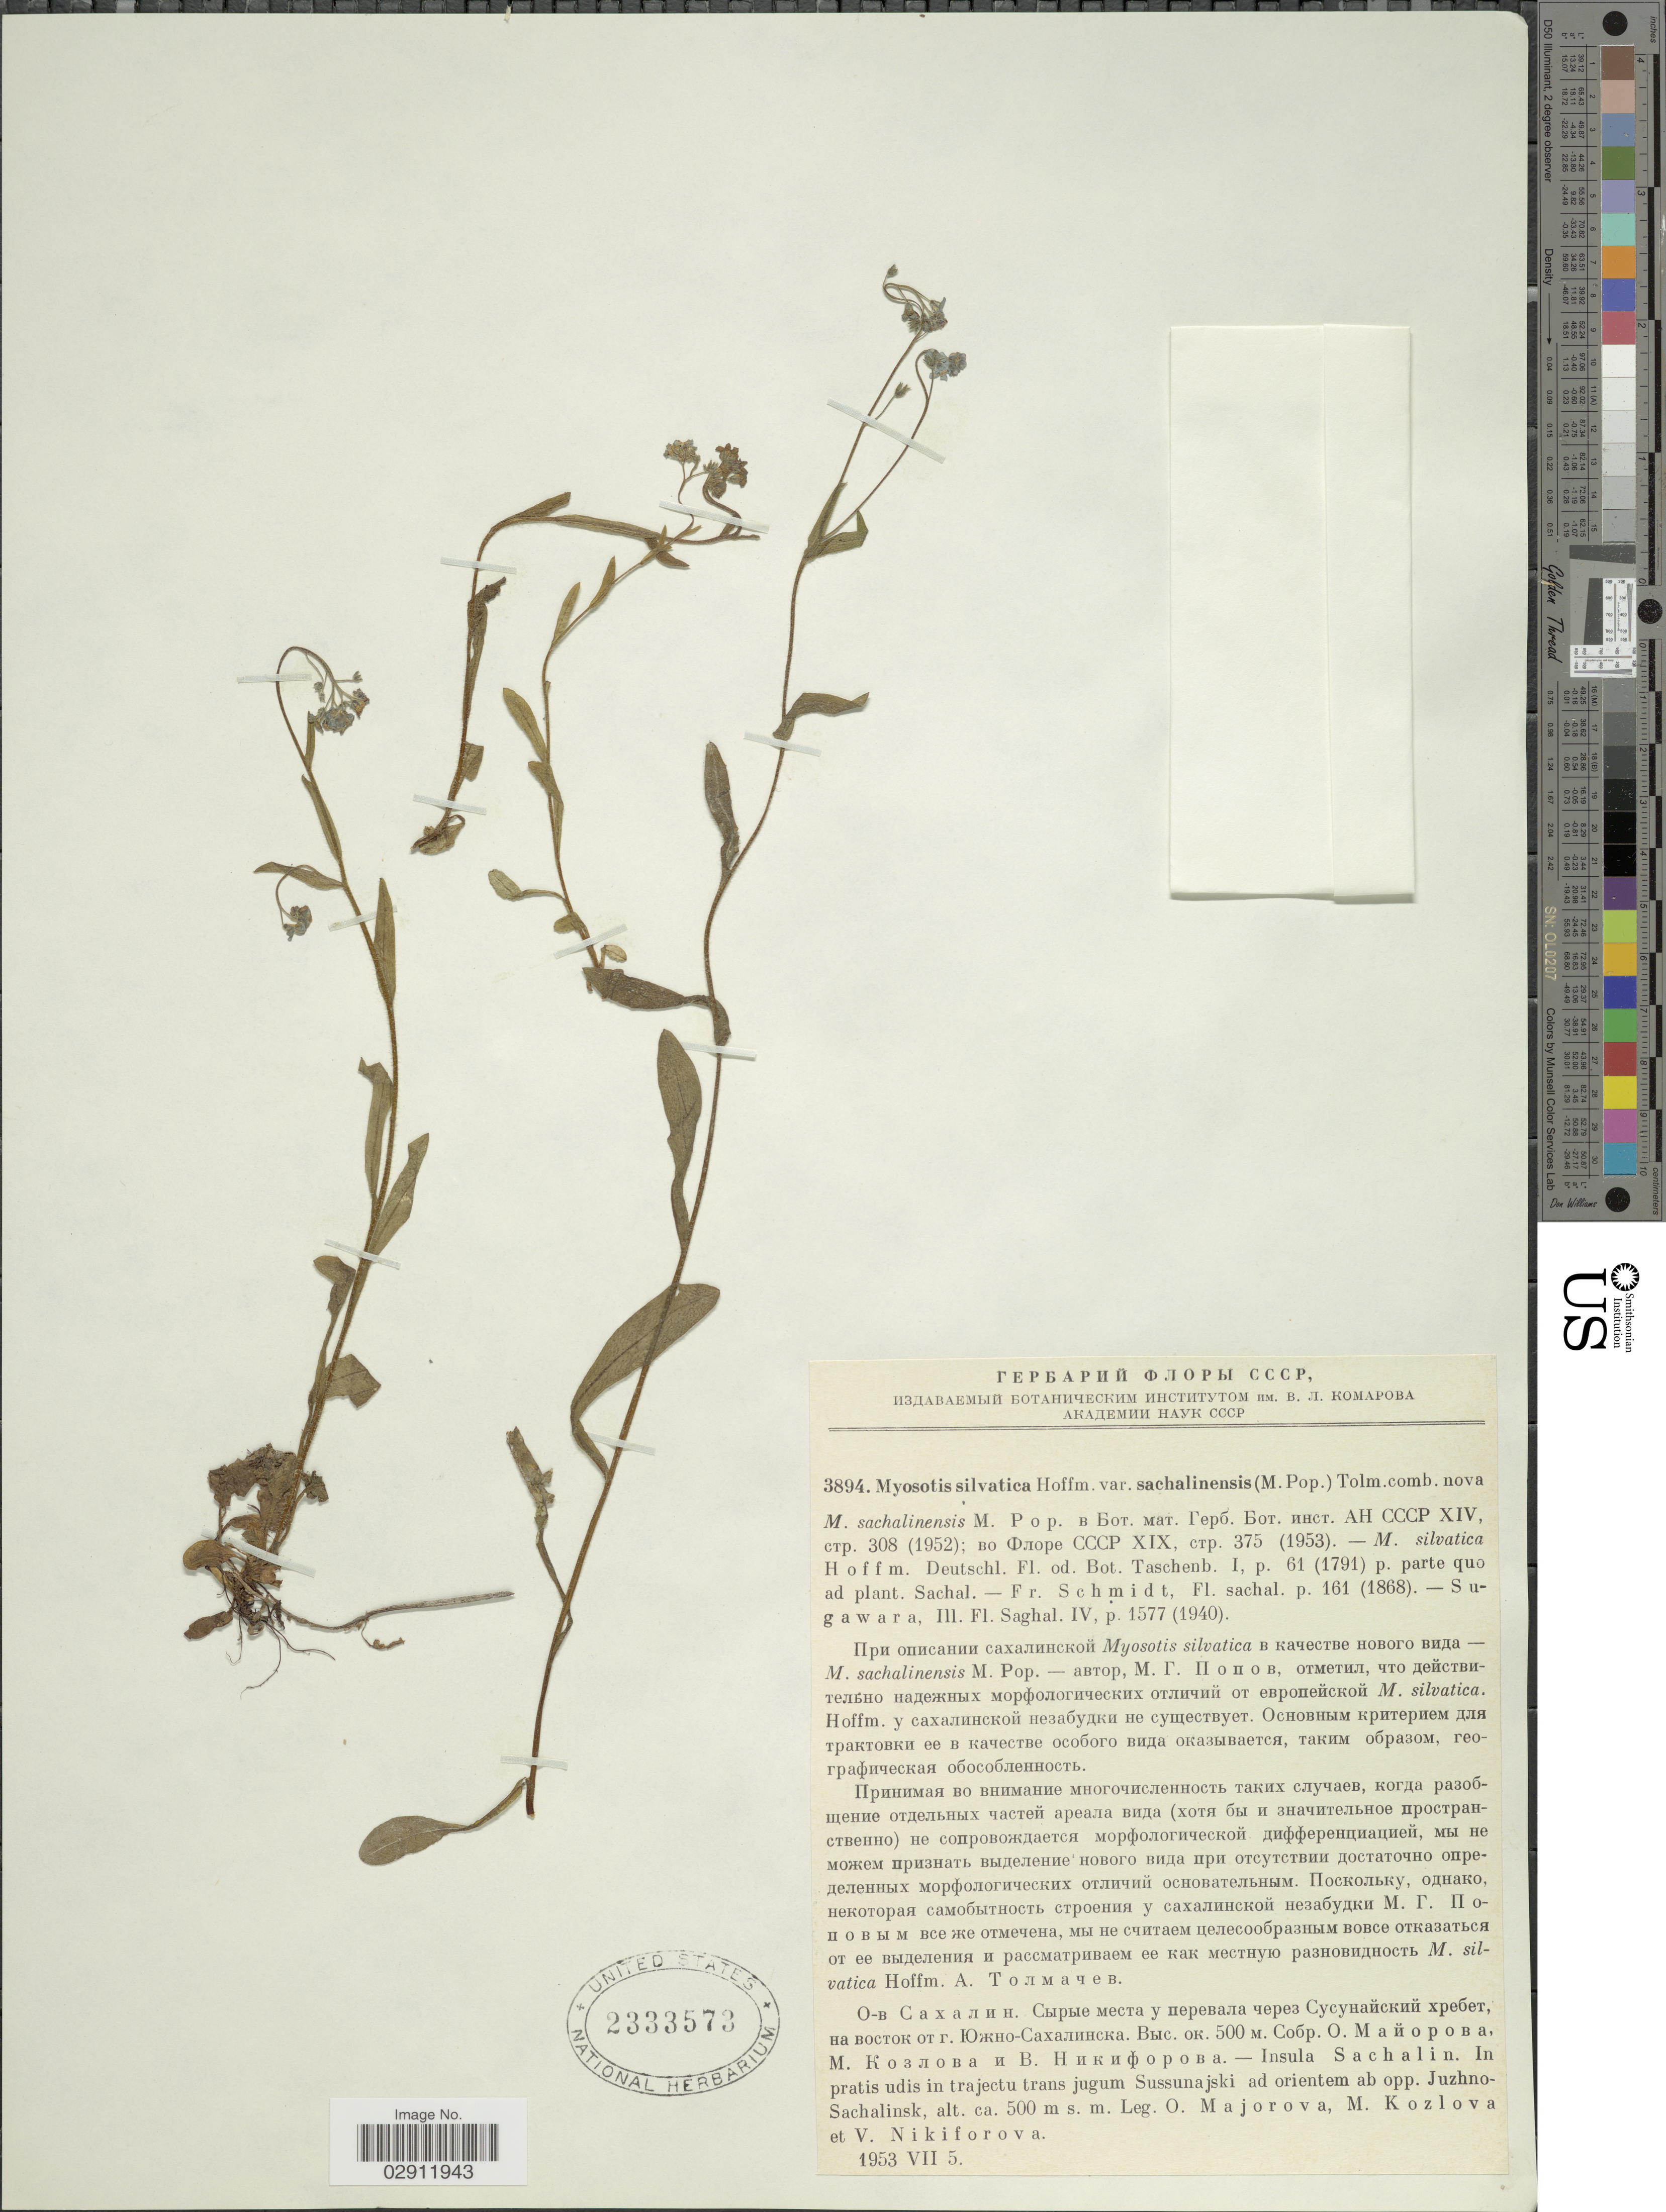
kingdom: Plantae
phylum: Tracheophyta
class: Magnoliopsida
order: Boraginales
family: Boraginaceae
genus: Myosotis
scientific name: Myosotis sylvatica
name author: Ehrh. ex Hoffm.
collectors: O. Majorova, M. Kozlova & V. Nikiforova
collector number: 3894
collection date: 1953-07-05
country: Russian Federation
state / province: Sakhalin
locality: Insula Sachalin. In pratis udis in trajectu trans jugum Sussunajski ad orientem ab opp. Juzhno-Sachalinsk.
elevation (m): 500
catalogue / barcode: US 2333573